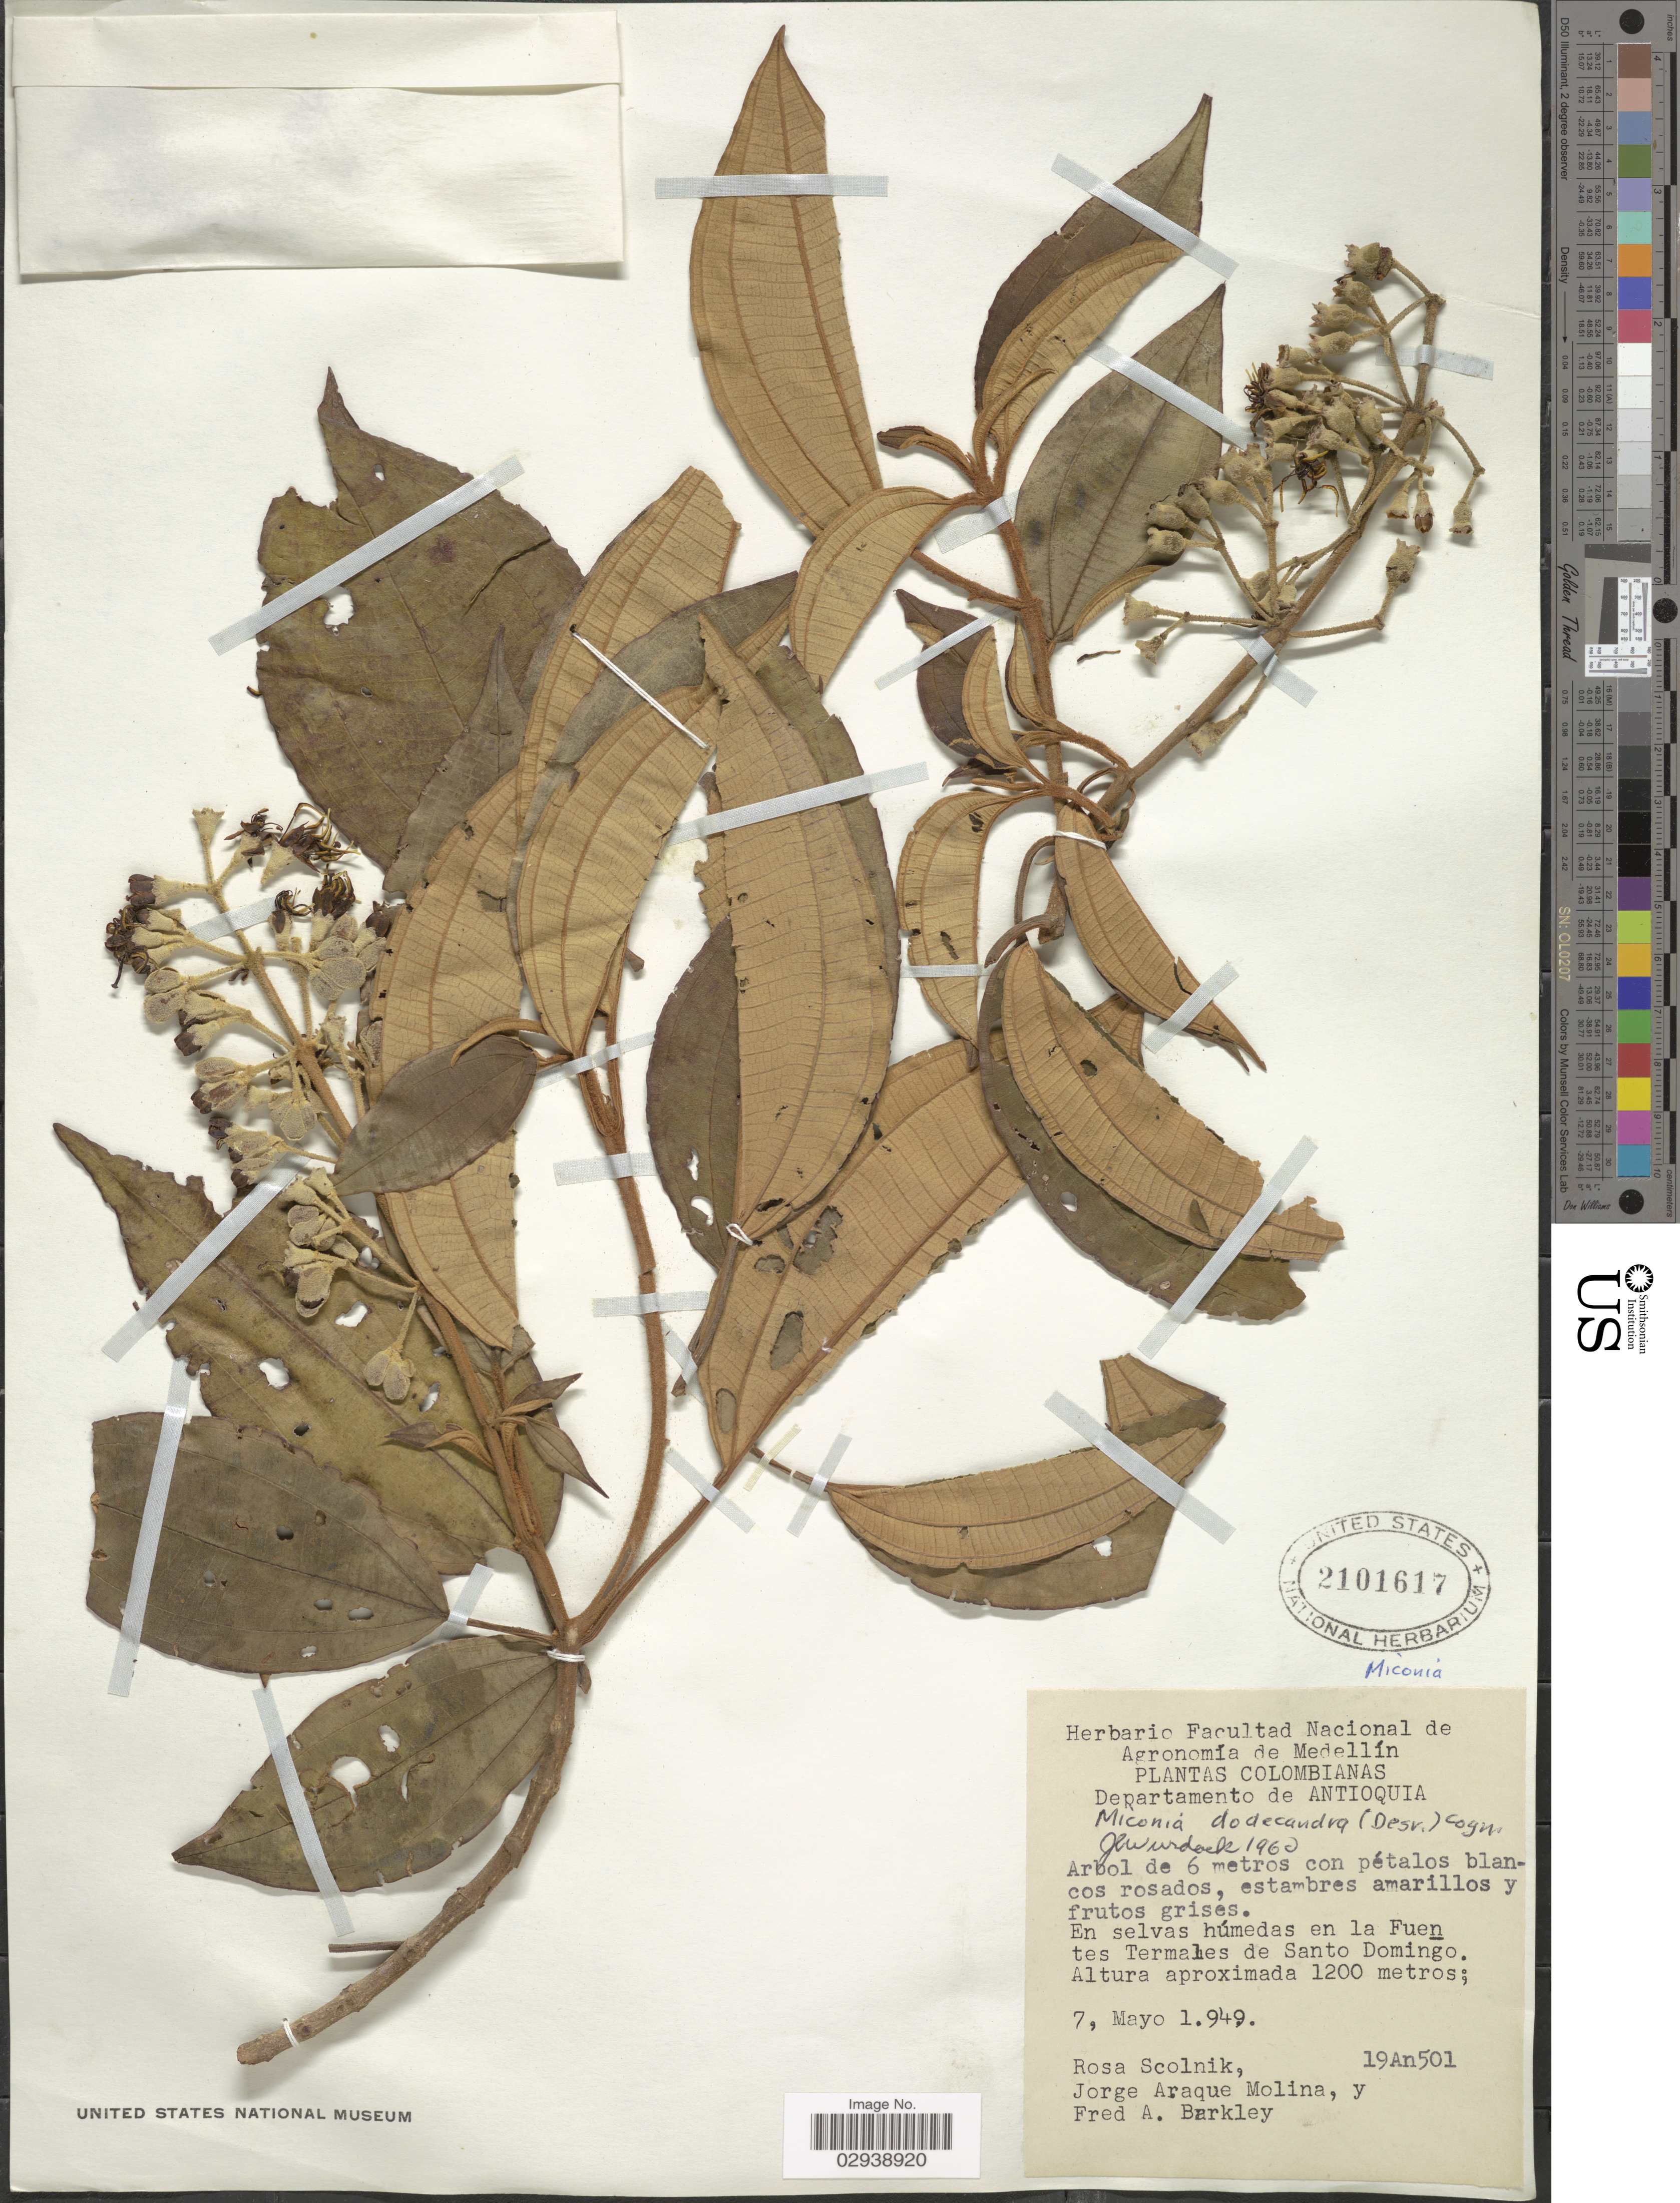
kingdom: Plantae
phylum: Tracheophyta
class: Magnoliopsida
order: Myrtales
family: Melastomataceae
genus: Miconia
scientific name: Miconia dodecandra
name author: Cogn.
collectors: R. Scolnik & J. A. Molina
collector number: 19An501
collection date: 1949-05-07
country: Colombia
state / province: Antioquia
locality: Departamento de Antioquia, En selvas húmedas en la Fuentes Termales de Santo Domingo.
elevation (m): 1200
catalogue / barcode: US 2101617